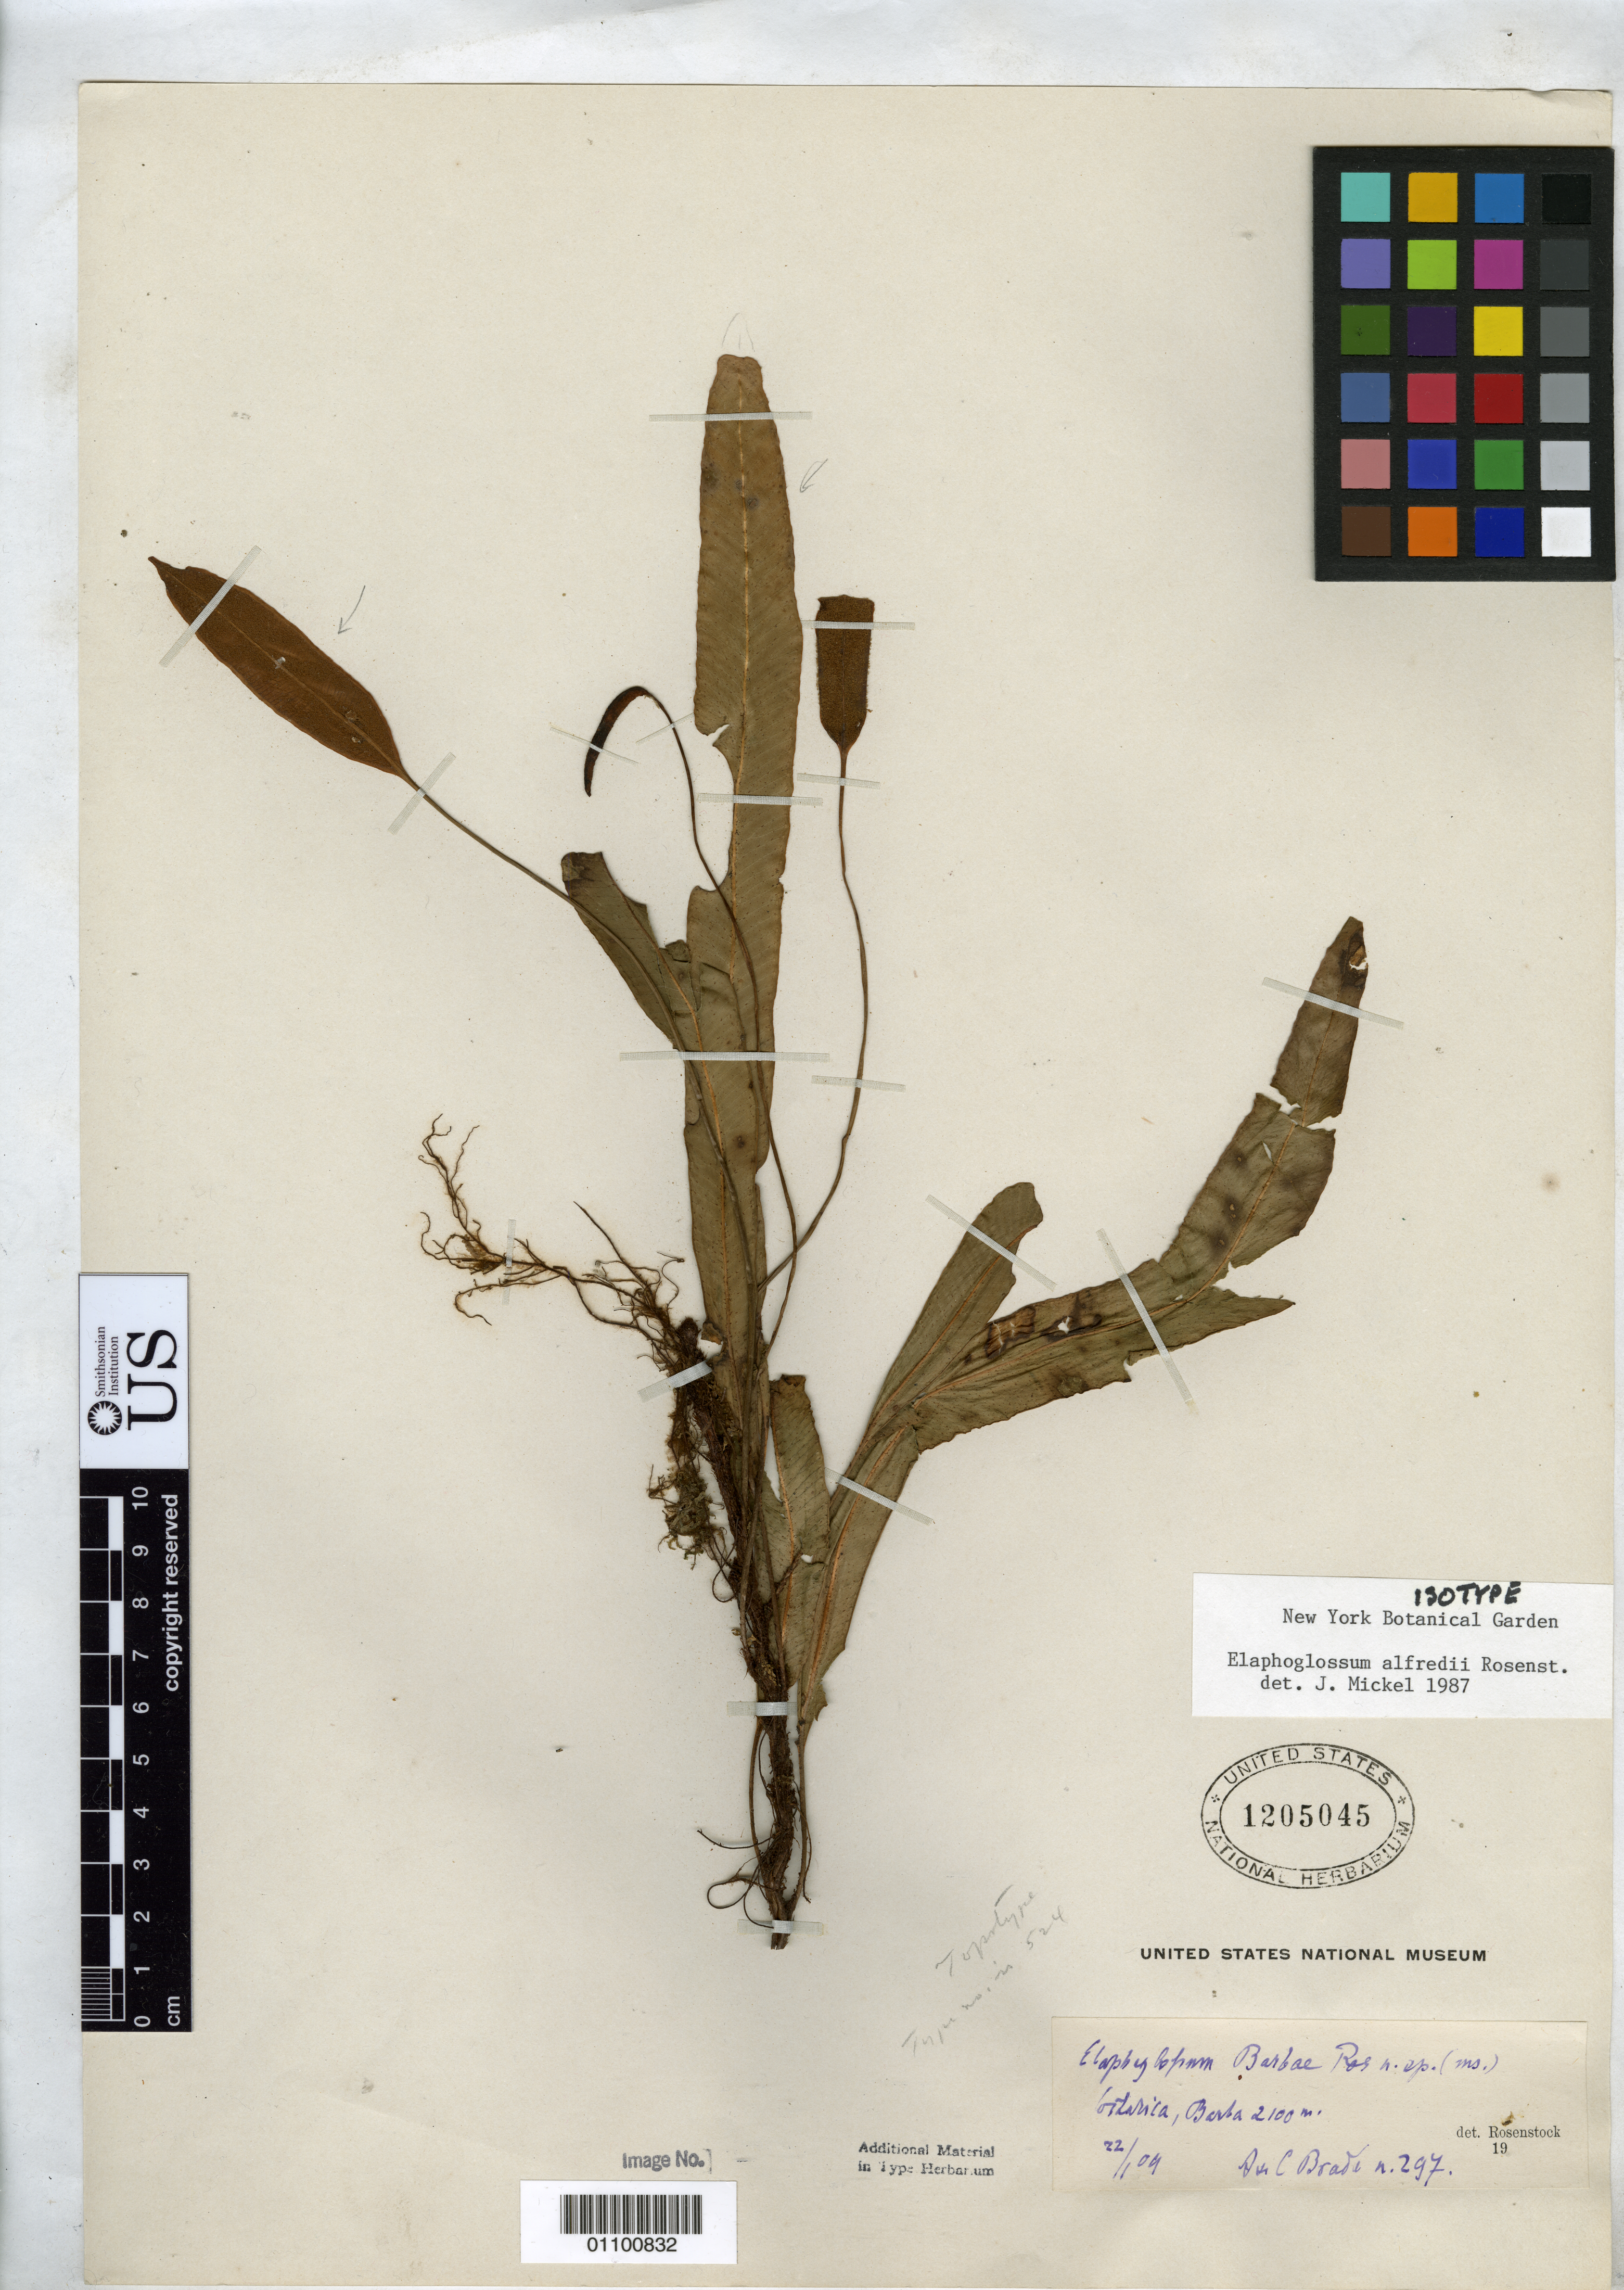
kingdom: Plantae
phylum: Tracheophyta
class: Polypodiopsida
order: Polypodiales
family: Dryopteridaceae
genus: Elaphoglossum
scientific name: Elaphoglossum alfredii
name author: Rosenst.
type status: Isotype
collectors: A. C. Brade & A. Brade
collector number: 297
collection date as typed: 22 Jan 1909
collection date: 1909-01-22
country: Costa Rica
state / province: Heredia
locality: Volcan Barba.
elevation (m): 2100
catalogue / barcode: US 1205045